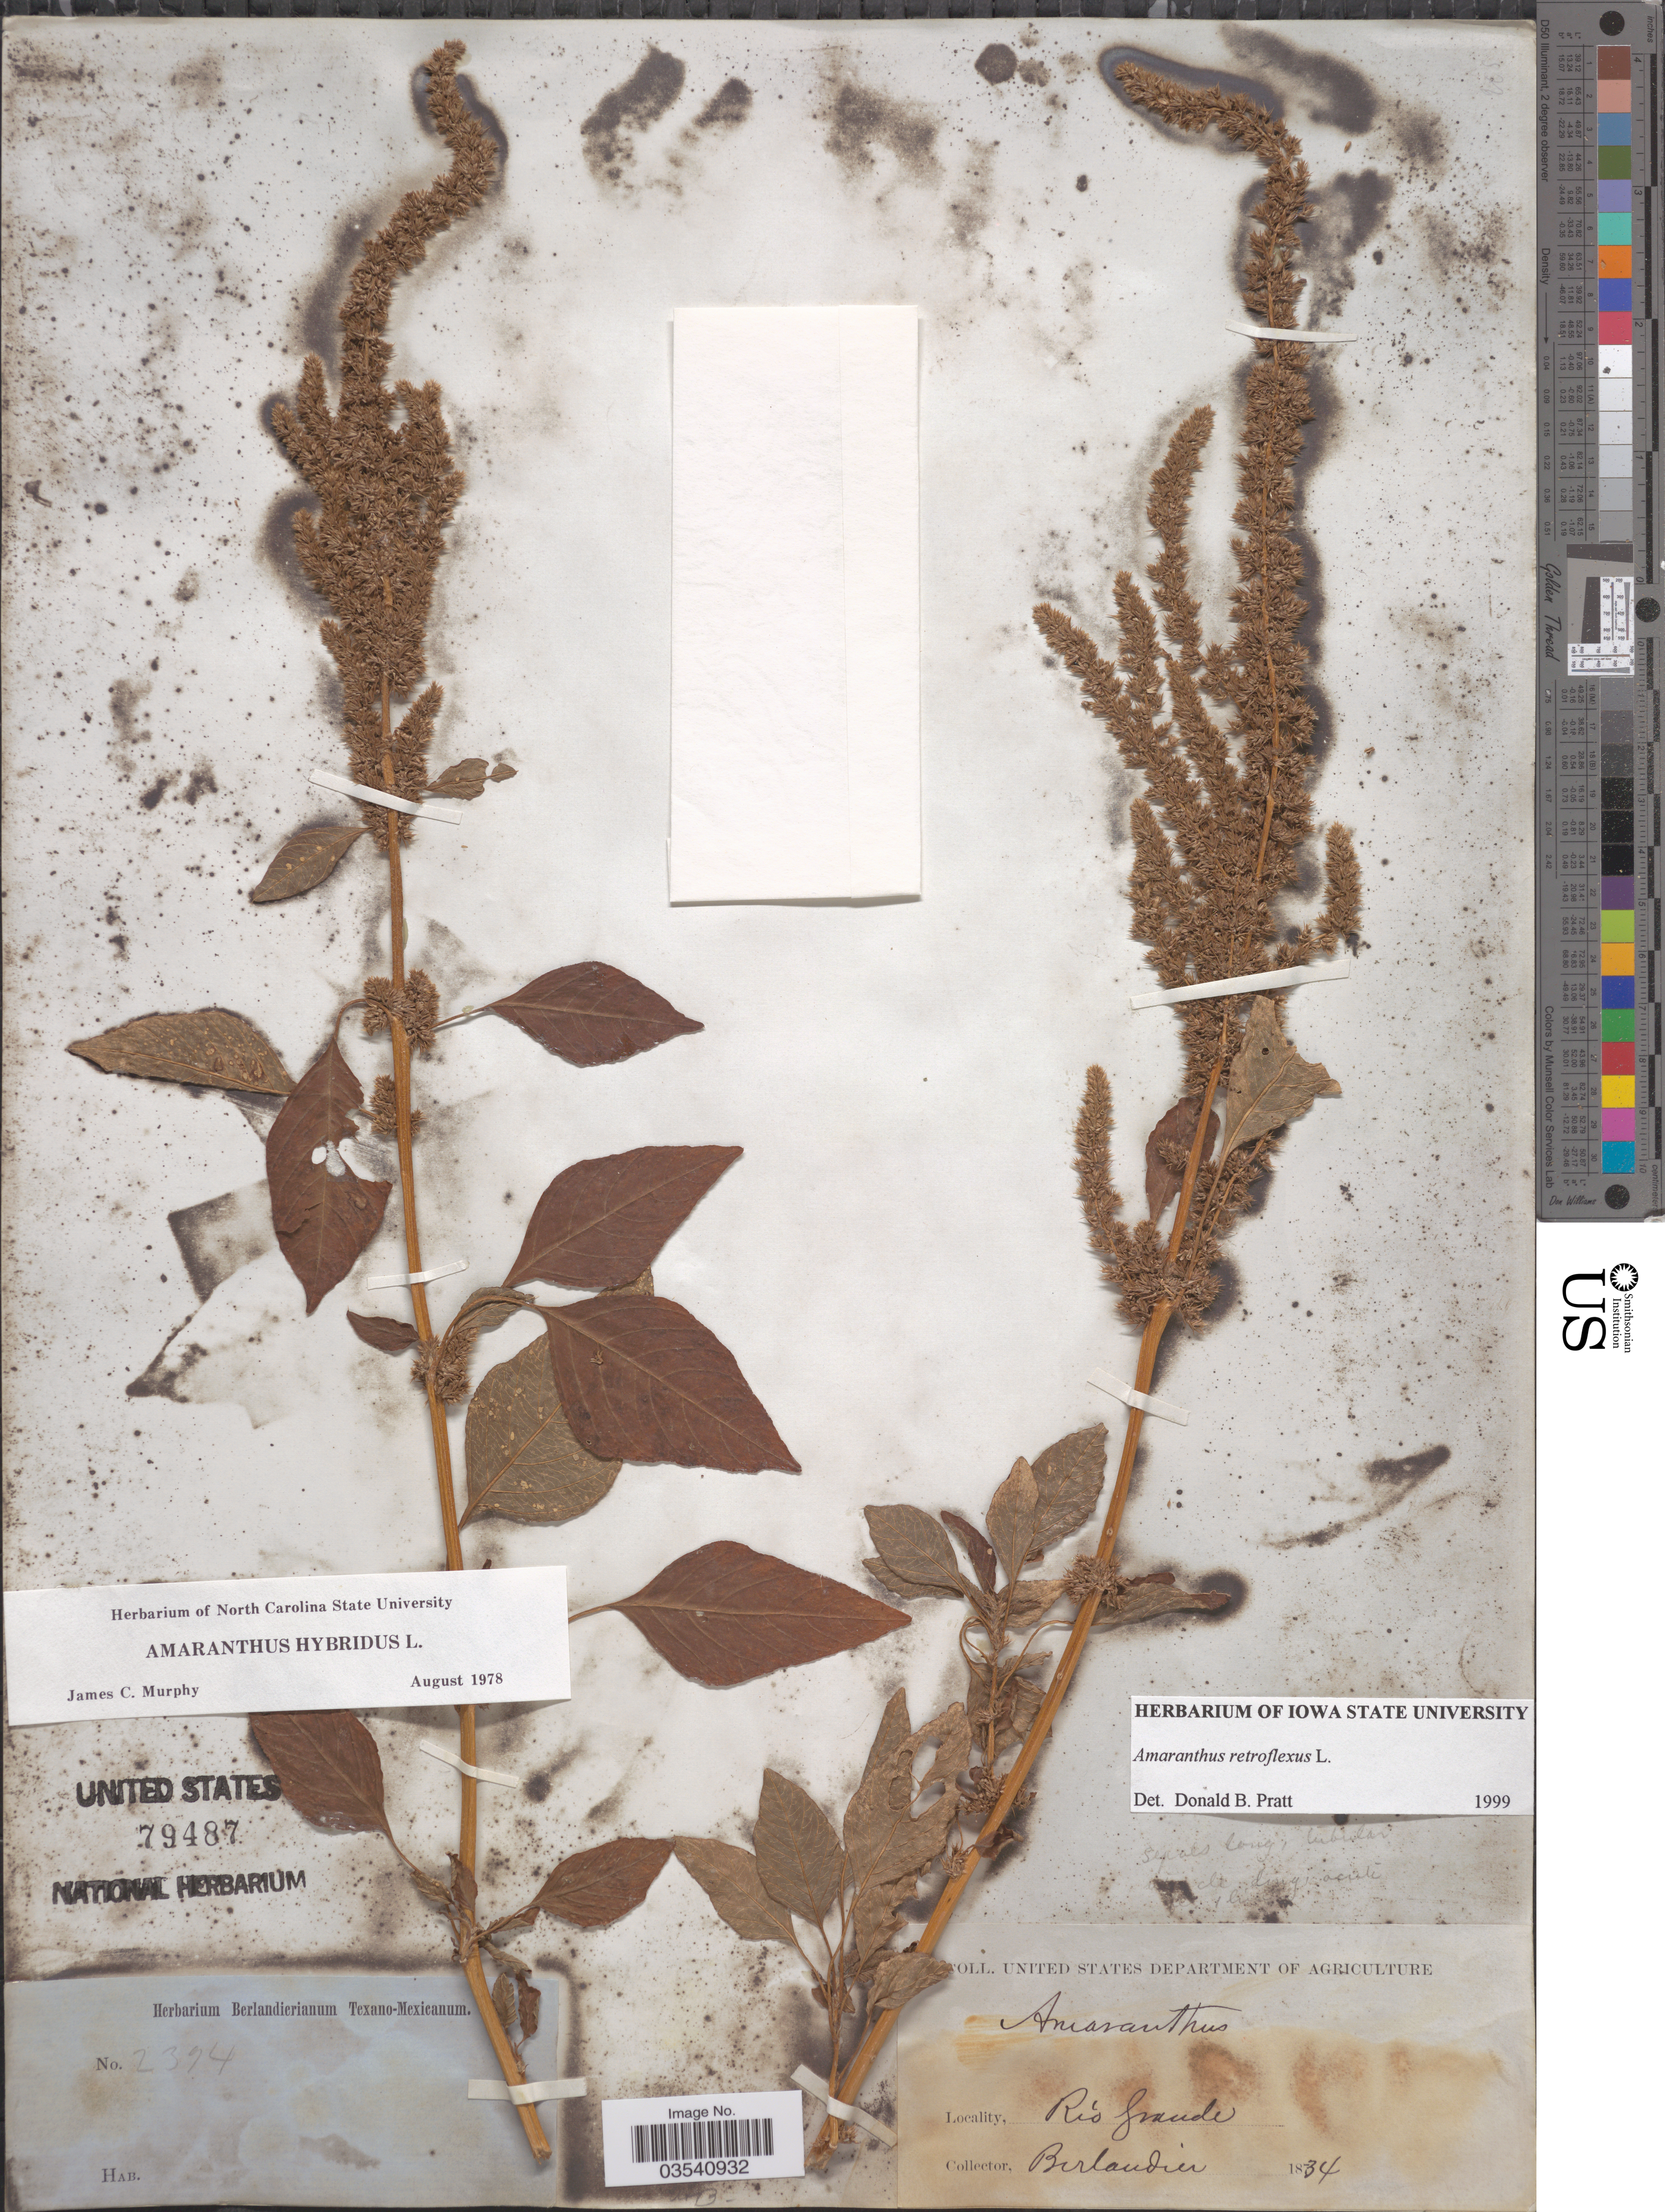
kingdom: Plantae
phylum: Tracheophyta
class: Magnoliopsida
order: Caryophyllales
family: Amaranthaceae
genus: Amaranthus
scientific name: Amaranthus retroflexus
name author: L.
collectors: J. L. Berlandier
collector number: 2374*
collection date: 1834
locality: Rio Grande.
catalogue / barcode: US 79487